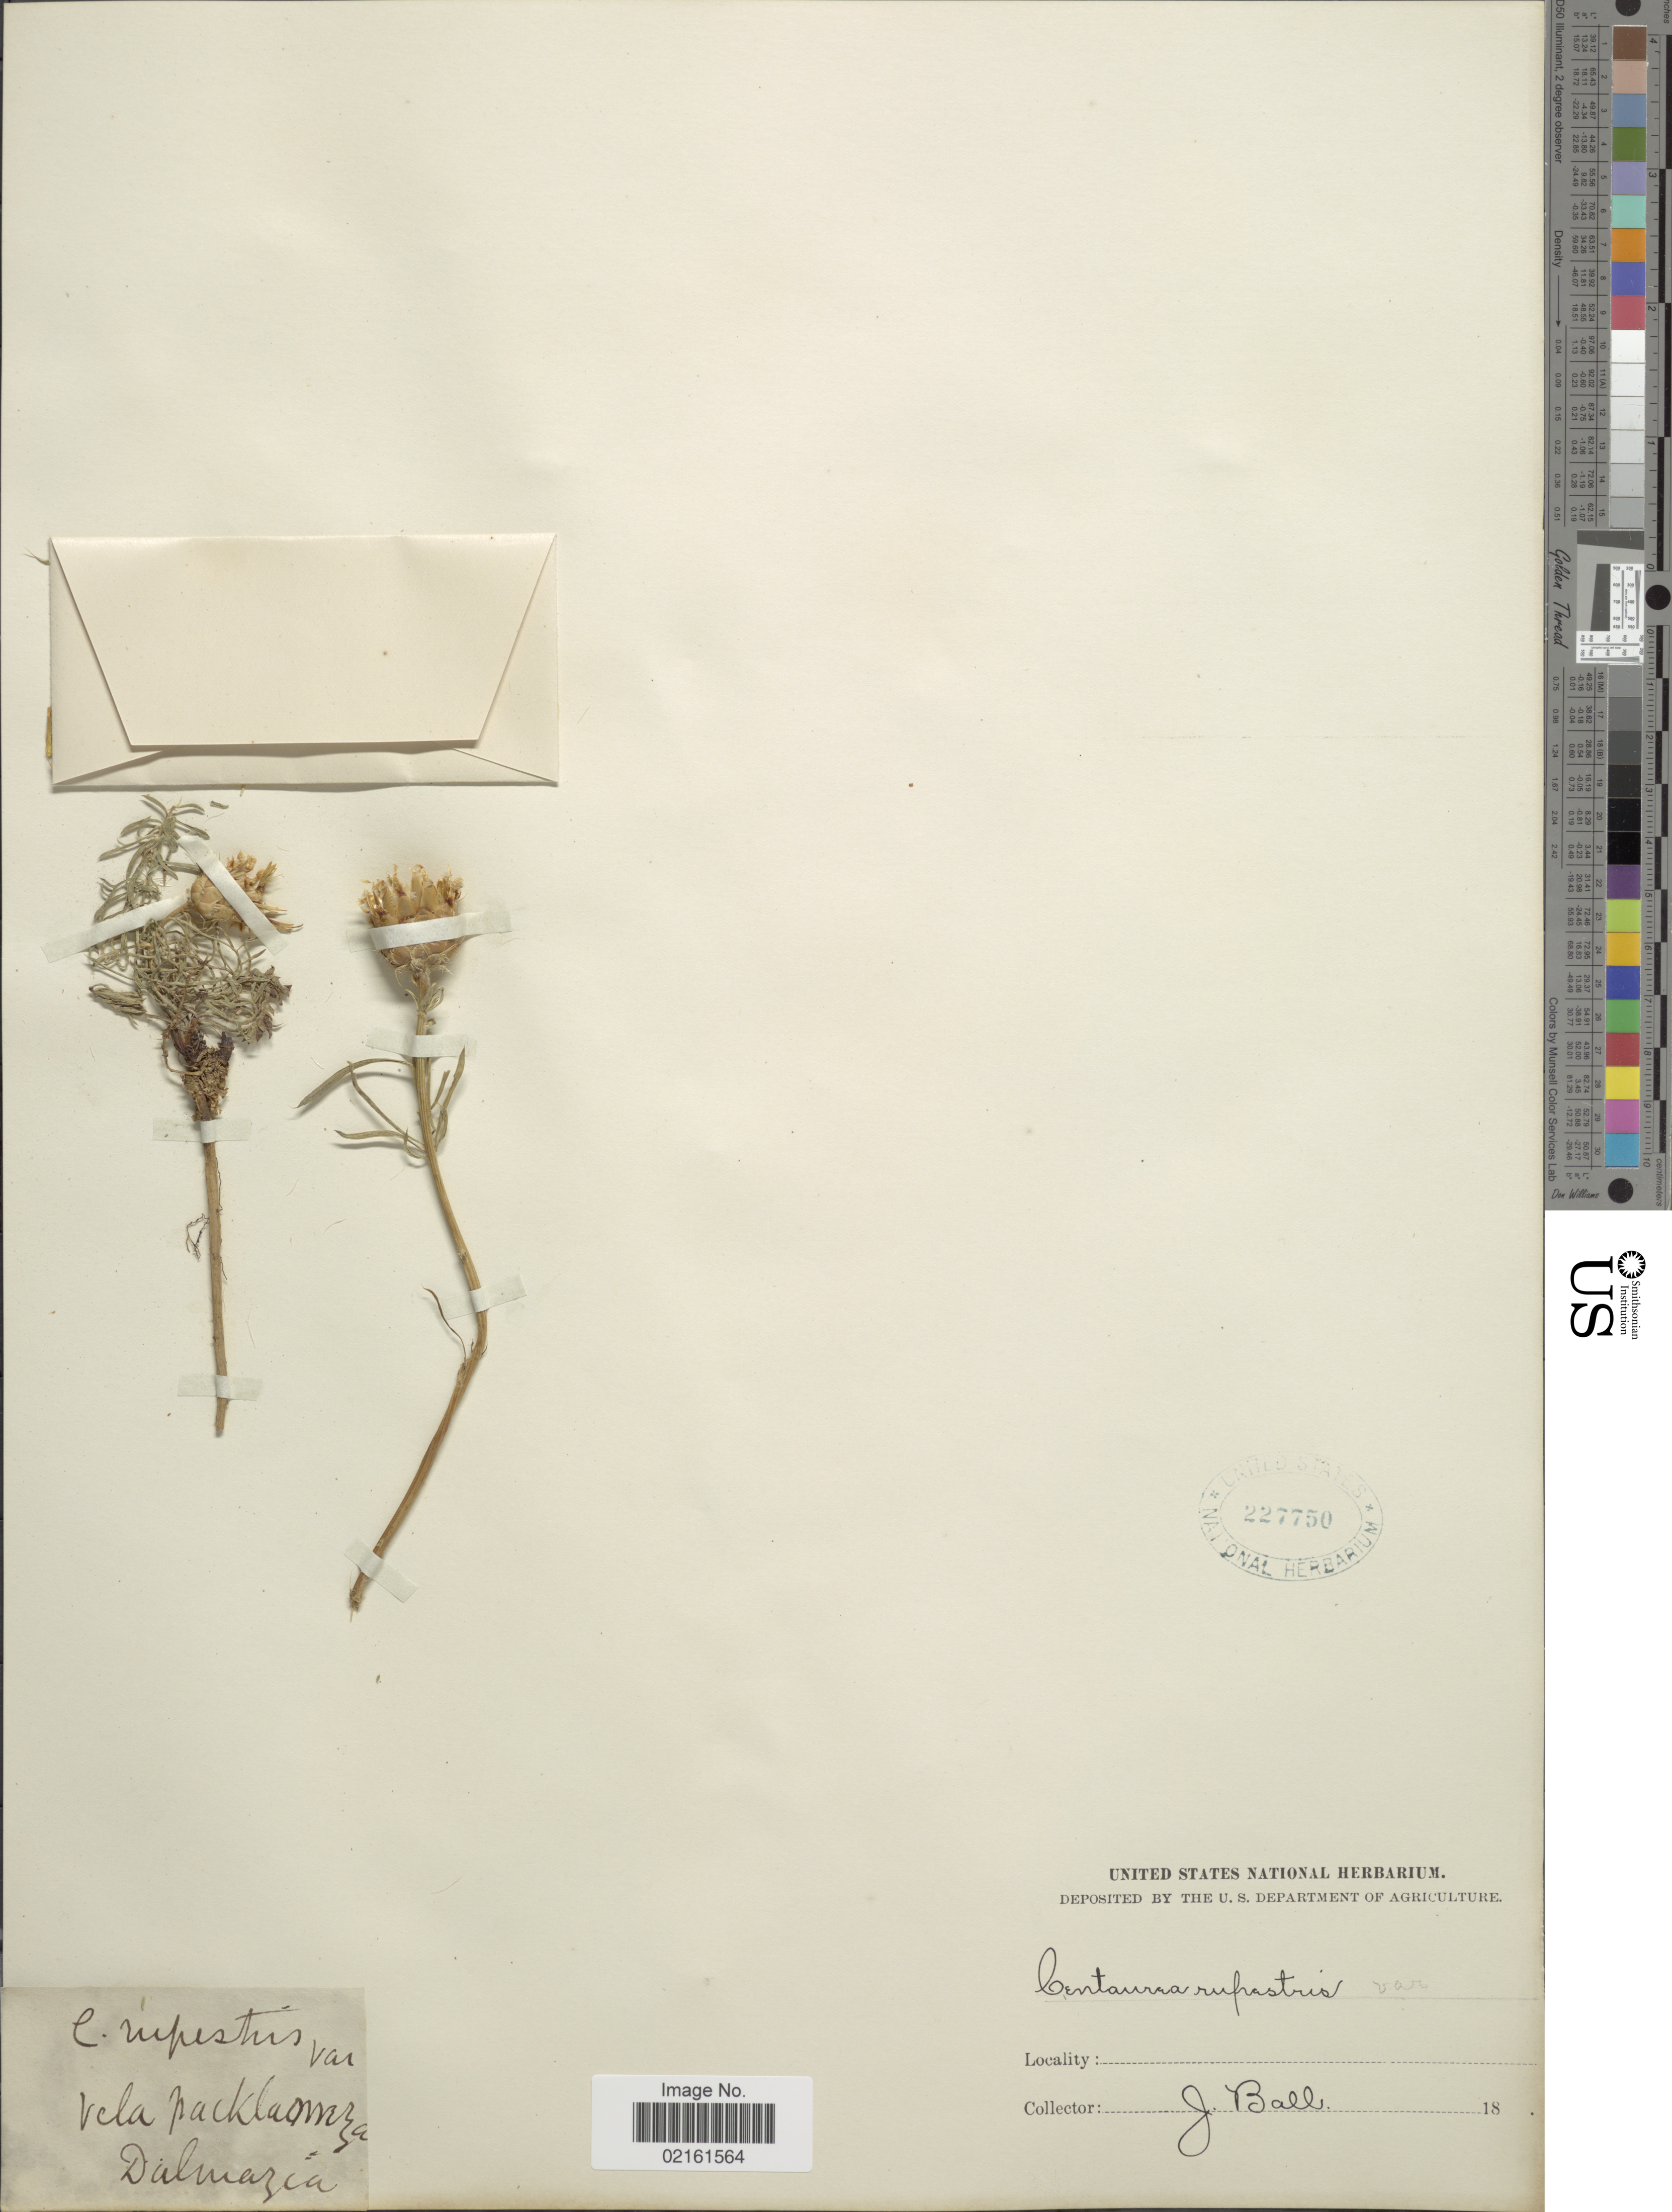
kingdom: Plantae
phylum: Tracheophyta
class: Magnoliopsida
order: Asterales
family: Asteraceae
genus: Centaurea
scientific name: Centaurea rupestris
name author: L.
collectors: J. Ball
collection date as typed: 18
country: Croatia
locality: Vela Packlasmaza Dalmatia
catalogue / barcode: US 227750